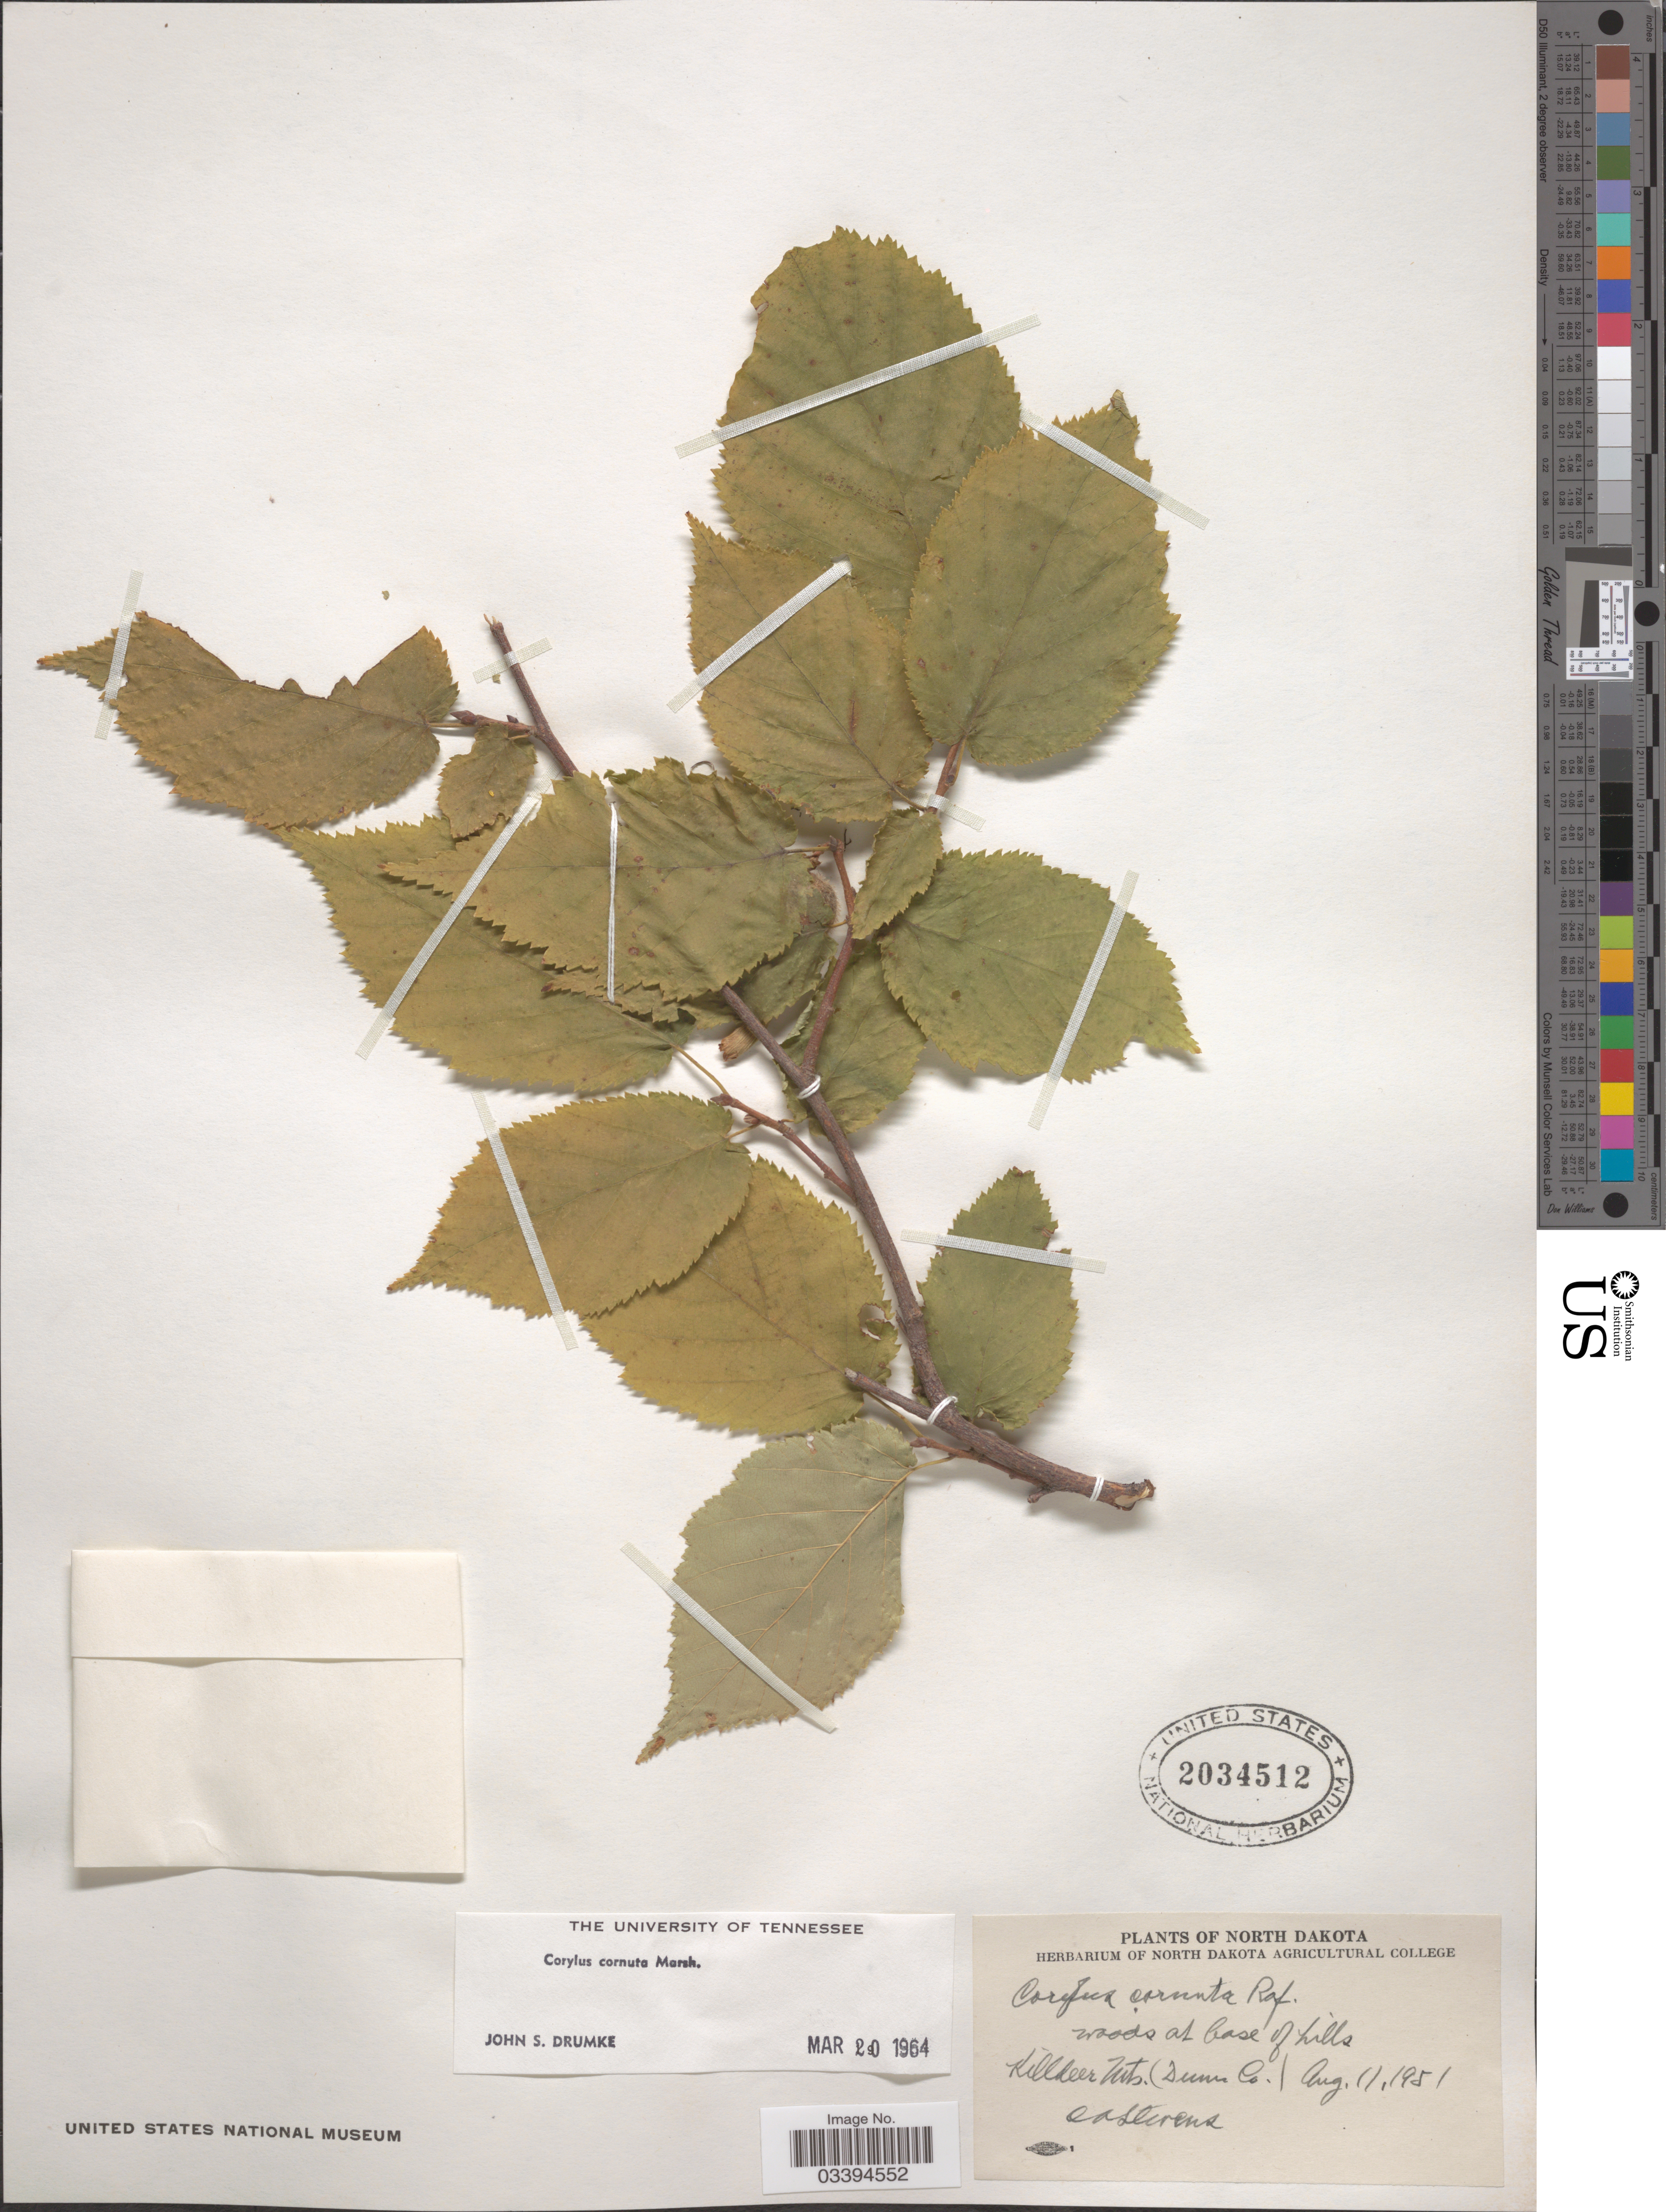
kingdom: Plantae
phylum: Tracheophyta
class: Magnoliopsida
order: Fagales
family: Betulaceae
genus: Corylus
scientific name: Corylus cornuta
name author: Marshall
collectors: O. A. Stevens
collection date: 1951-08-11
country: United States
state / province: North Dakota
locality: Woods at base of hills Killdeer Mts. (Dunn Co).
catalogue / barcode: US 2034512